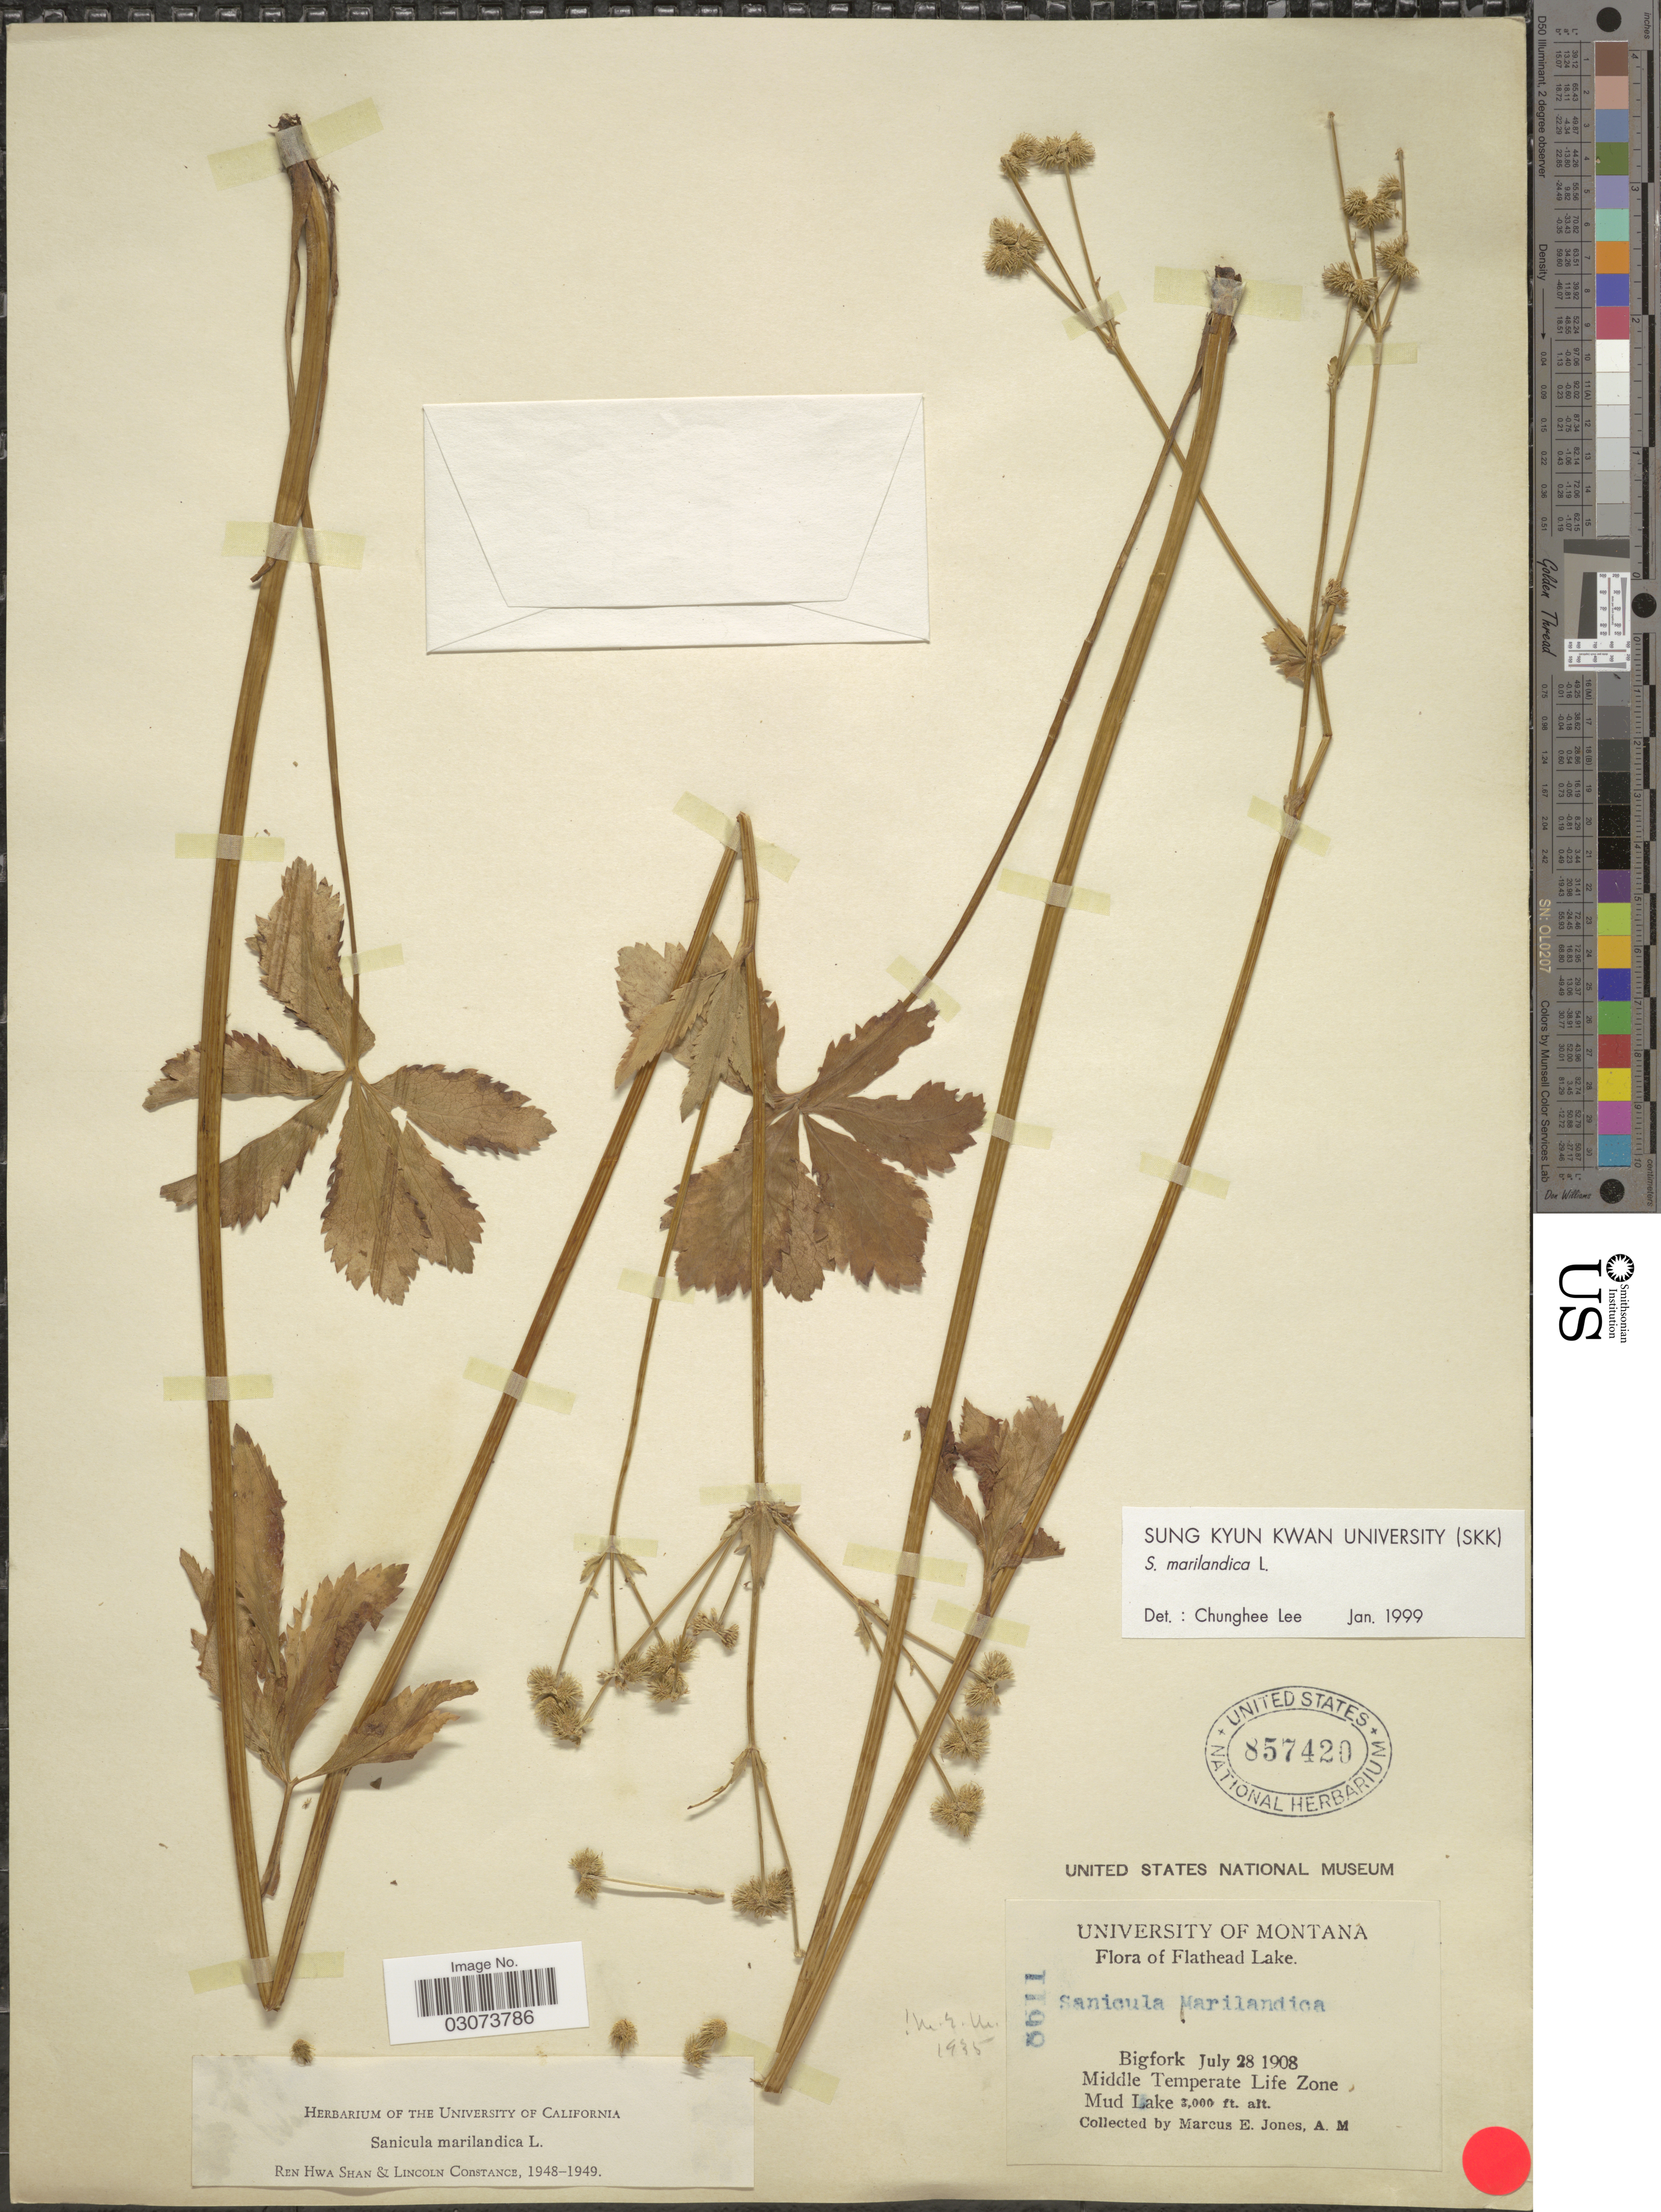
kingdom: Plantae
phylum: Tracheophyta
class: Magnoliopsida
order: Apiales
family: Apiaceae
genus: Sanicula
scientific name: Sanicula marilandica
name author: L.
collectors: M. E. Jones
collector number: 8611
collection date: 1908-07-28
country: United States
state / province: Montana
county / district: Flathead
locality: Flathead Lake. Bigfork. Middle Temperate Life Zone. Mud Lake.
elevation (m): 914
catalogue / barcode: US 857420